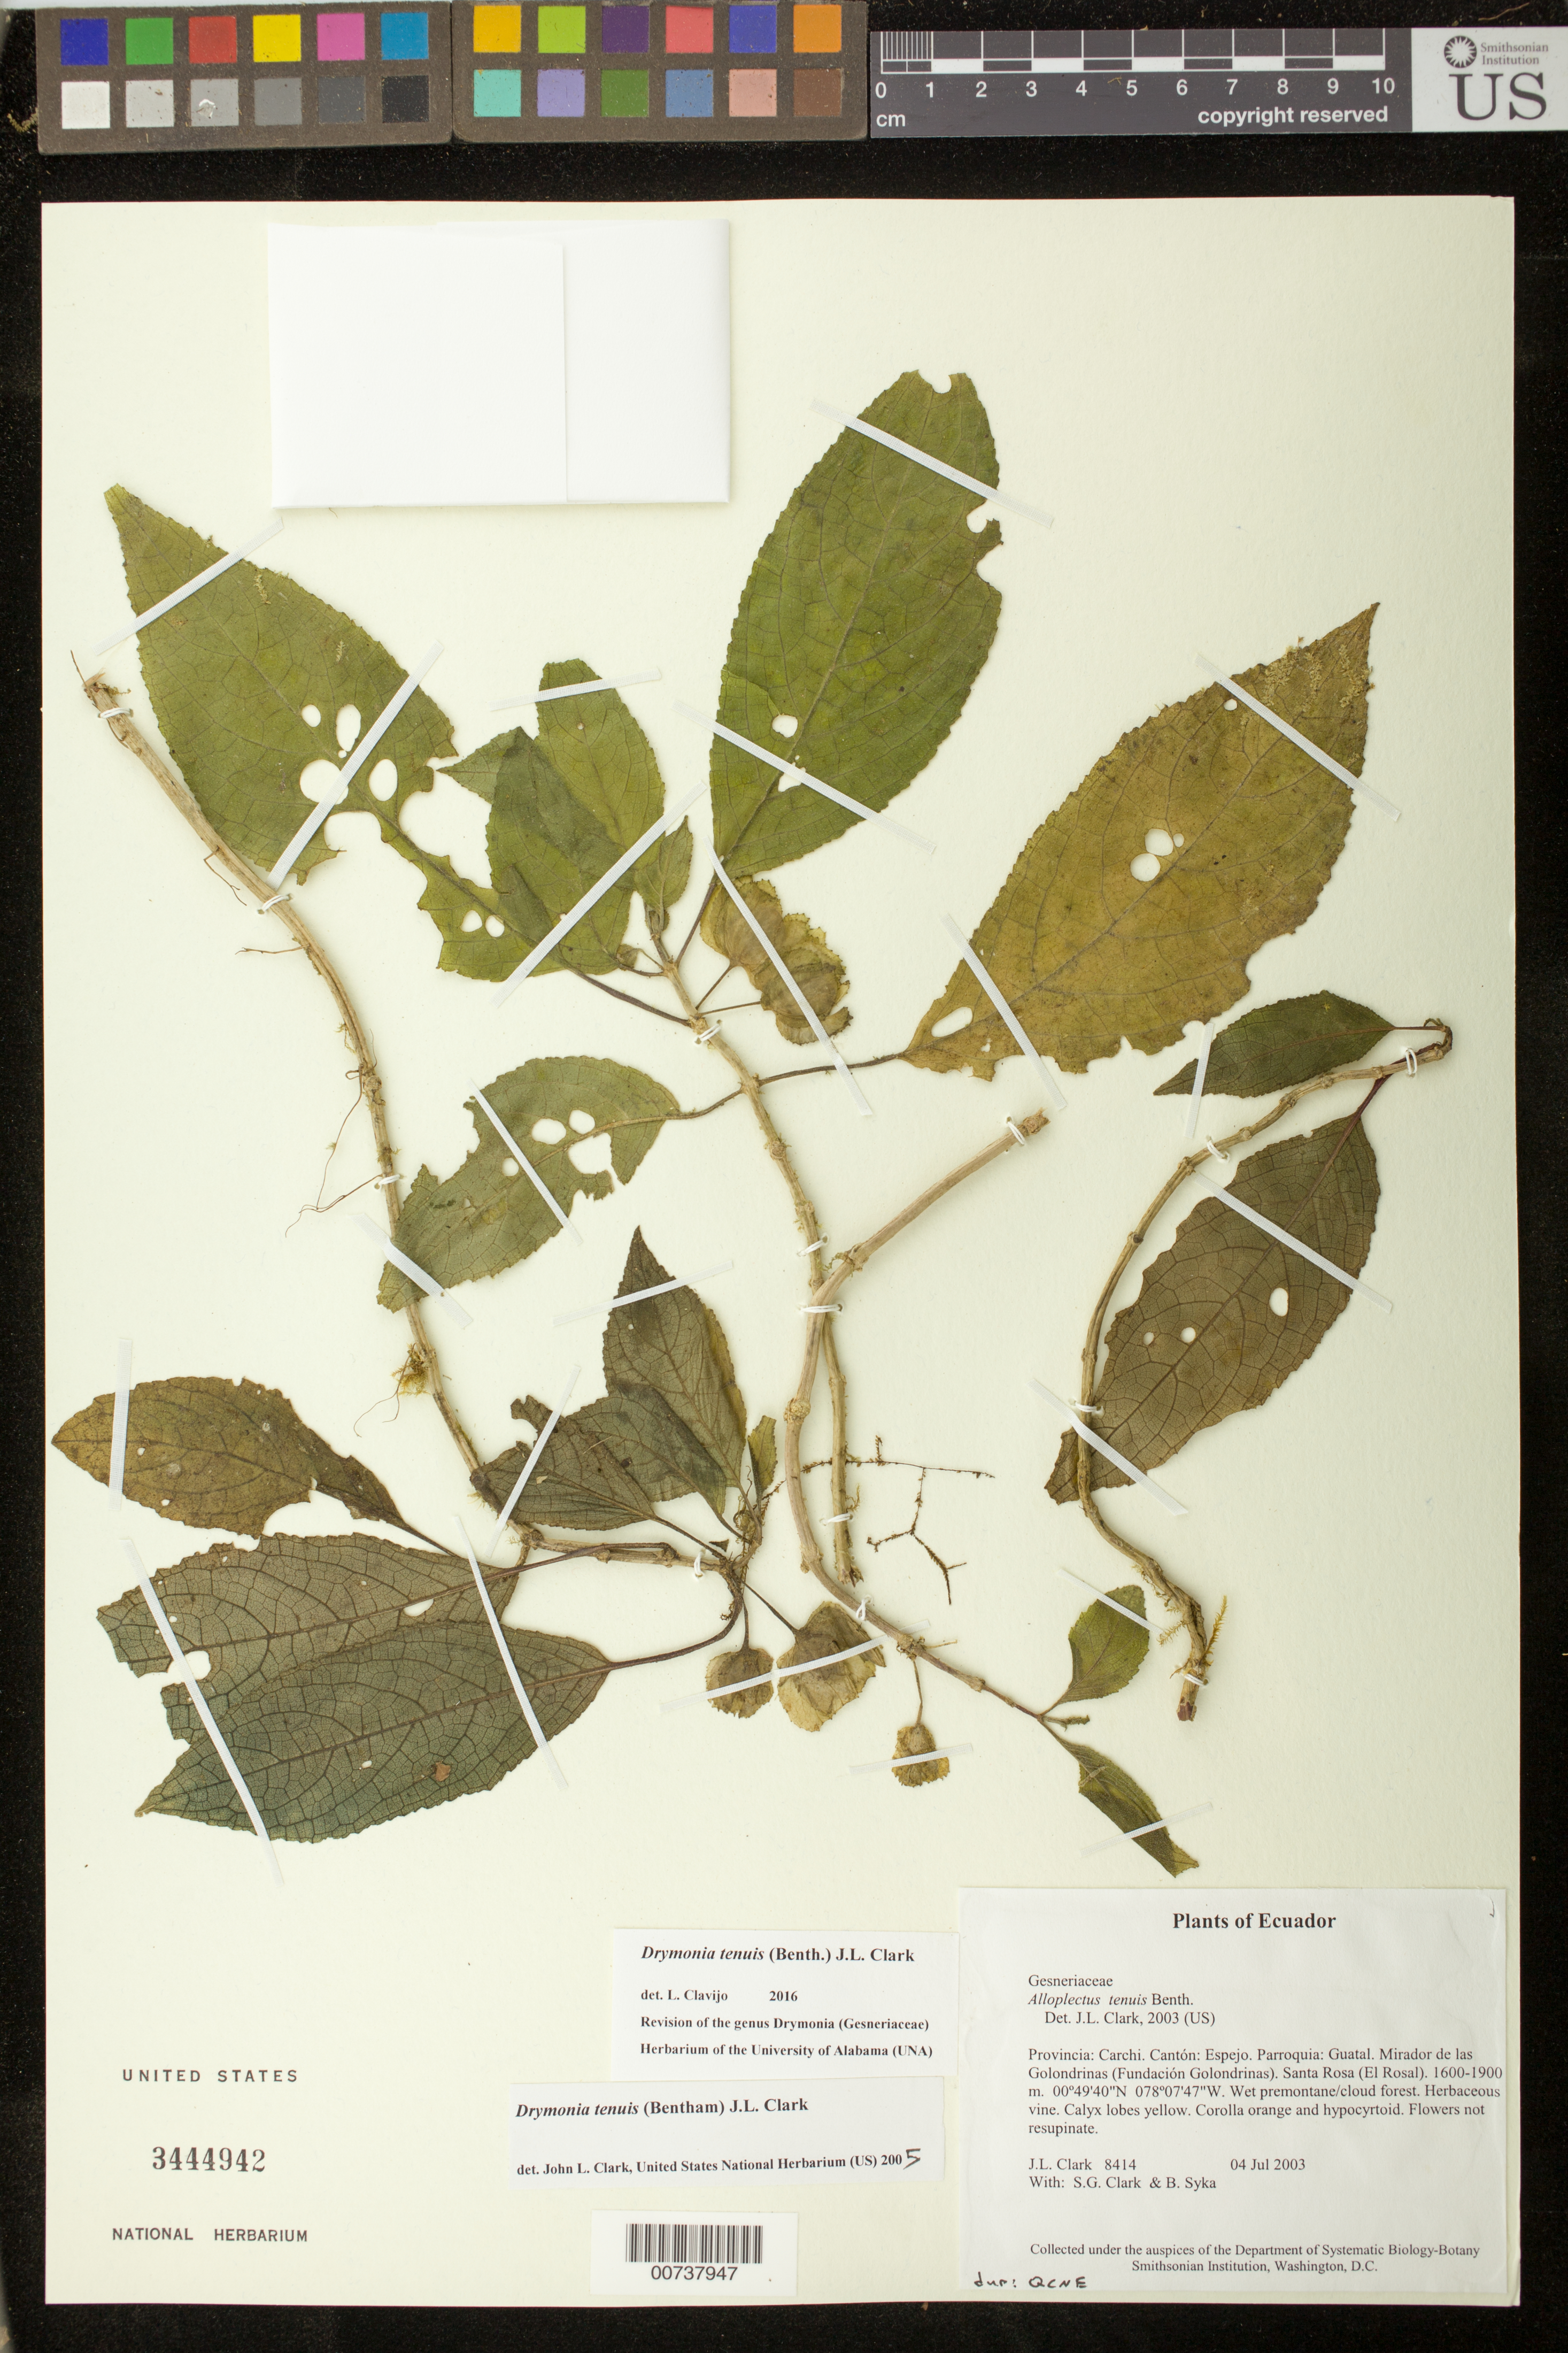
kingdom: Plantae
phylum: Tracheophyta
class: Magnoliopsida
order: Lamiales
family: Gesneriaceae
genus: Drymonia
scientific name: Drymonia tenuis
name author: (Benth.) J.L. Clark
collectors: J. L. Clark, S. G. Clark & B. Syka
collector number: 8414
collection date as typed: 04 Jul 2003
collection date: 2003-07-04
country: Ecuador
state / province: Carchi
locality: Espejo. Parroquia: Guatal. Mirador de las Golondrinas (Fundación Golondrinas). Santa Rosa (El Rosal).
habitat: Wet premontane/cloud forest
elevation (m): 1600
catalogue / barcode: US 3444942